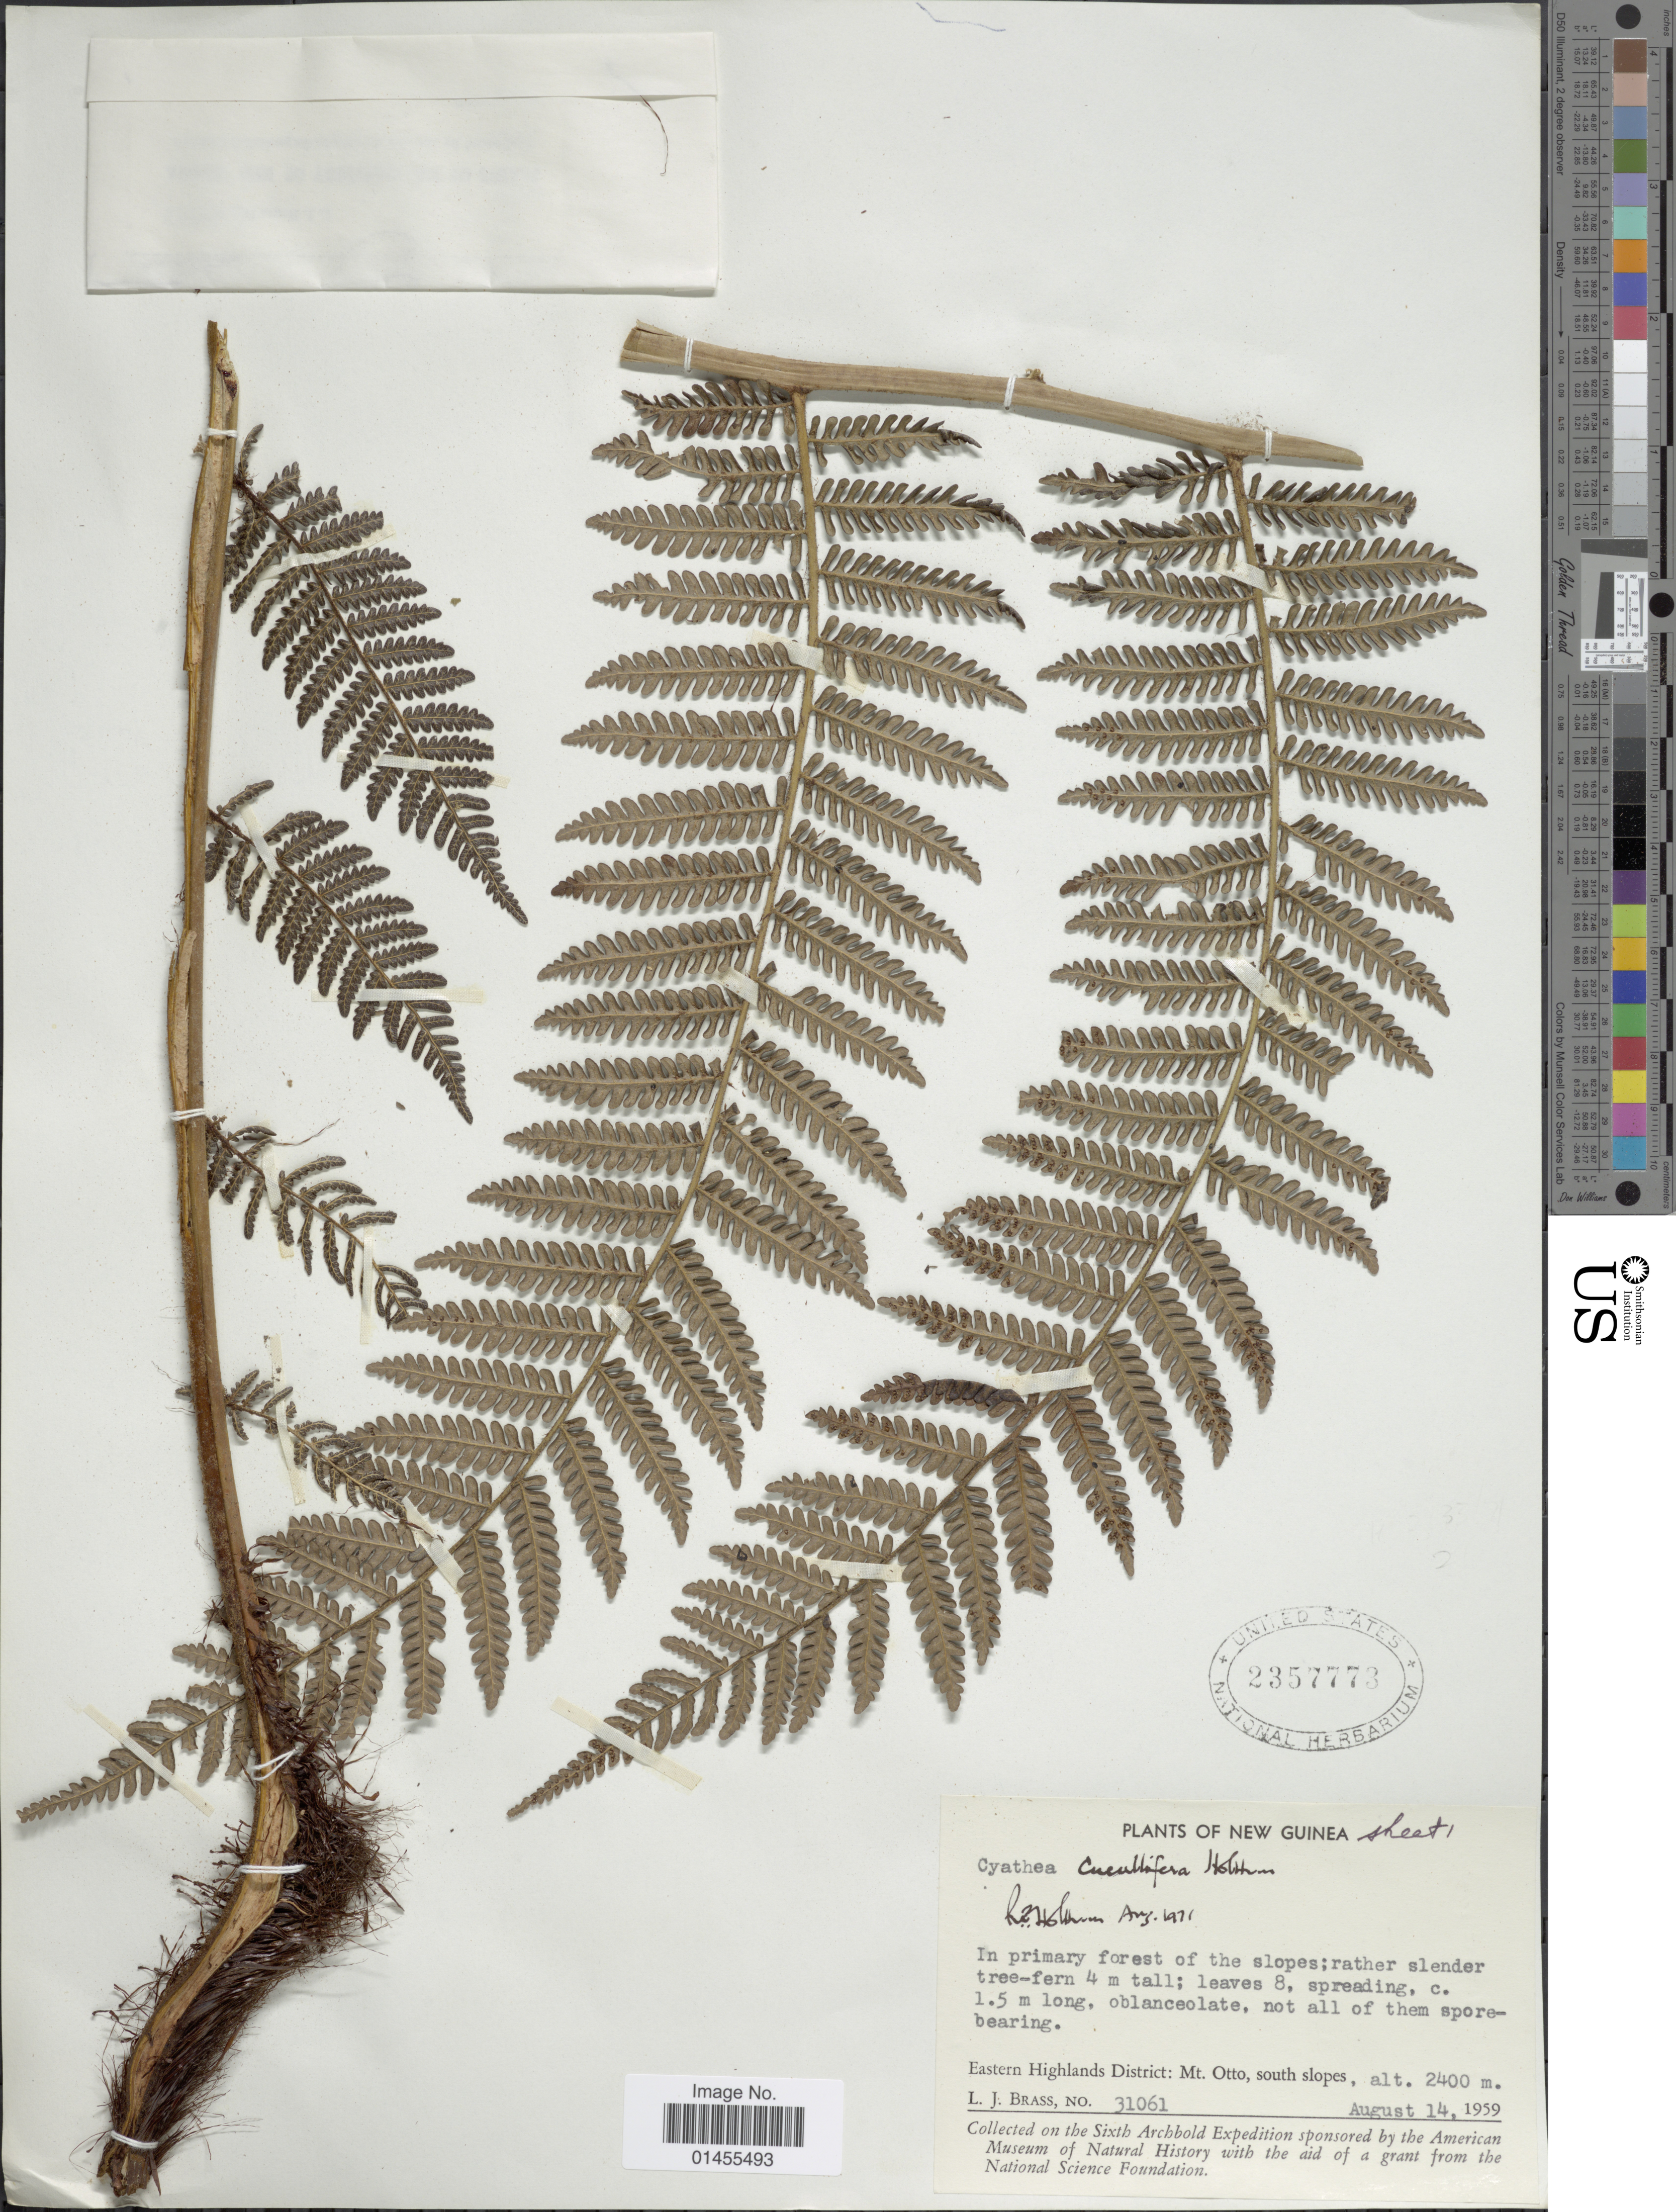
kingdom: Plantae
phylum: Tracheophyta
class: Polypodiopsida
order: Cyatheales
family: Cyatheaceae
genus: Alsophila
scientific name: Alsophila cucullifera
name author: (Holttum) R.M. Tryon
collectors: L. J. Brass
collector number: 31061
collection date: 1959-08-14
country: Papua New Guinea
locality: New Guinea, Misima Isl. ; Mt. Sisa, north slope.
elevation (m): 2400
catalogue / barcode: US 2357773